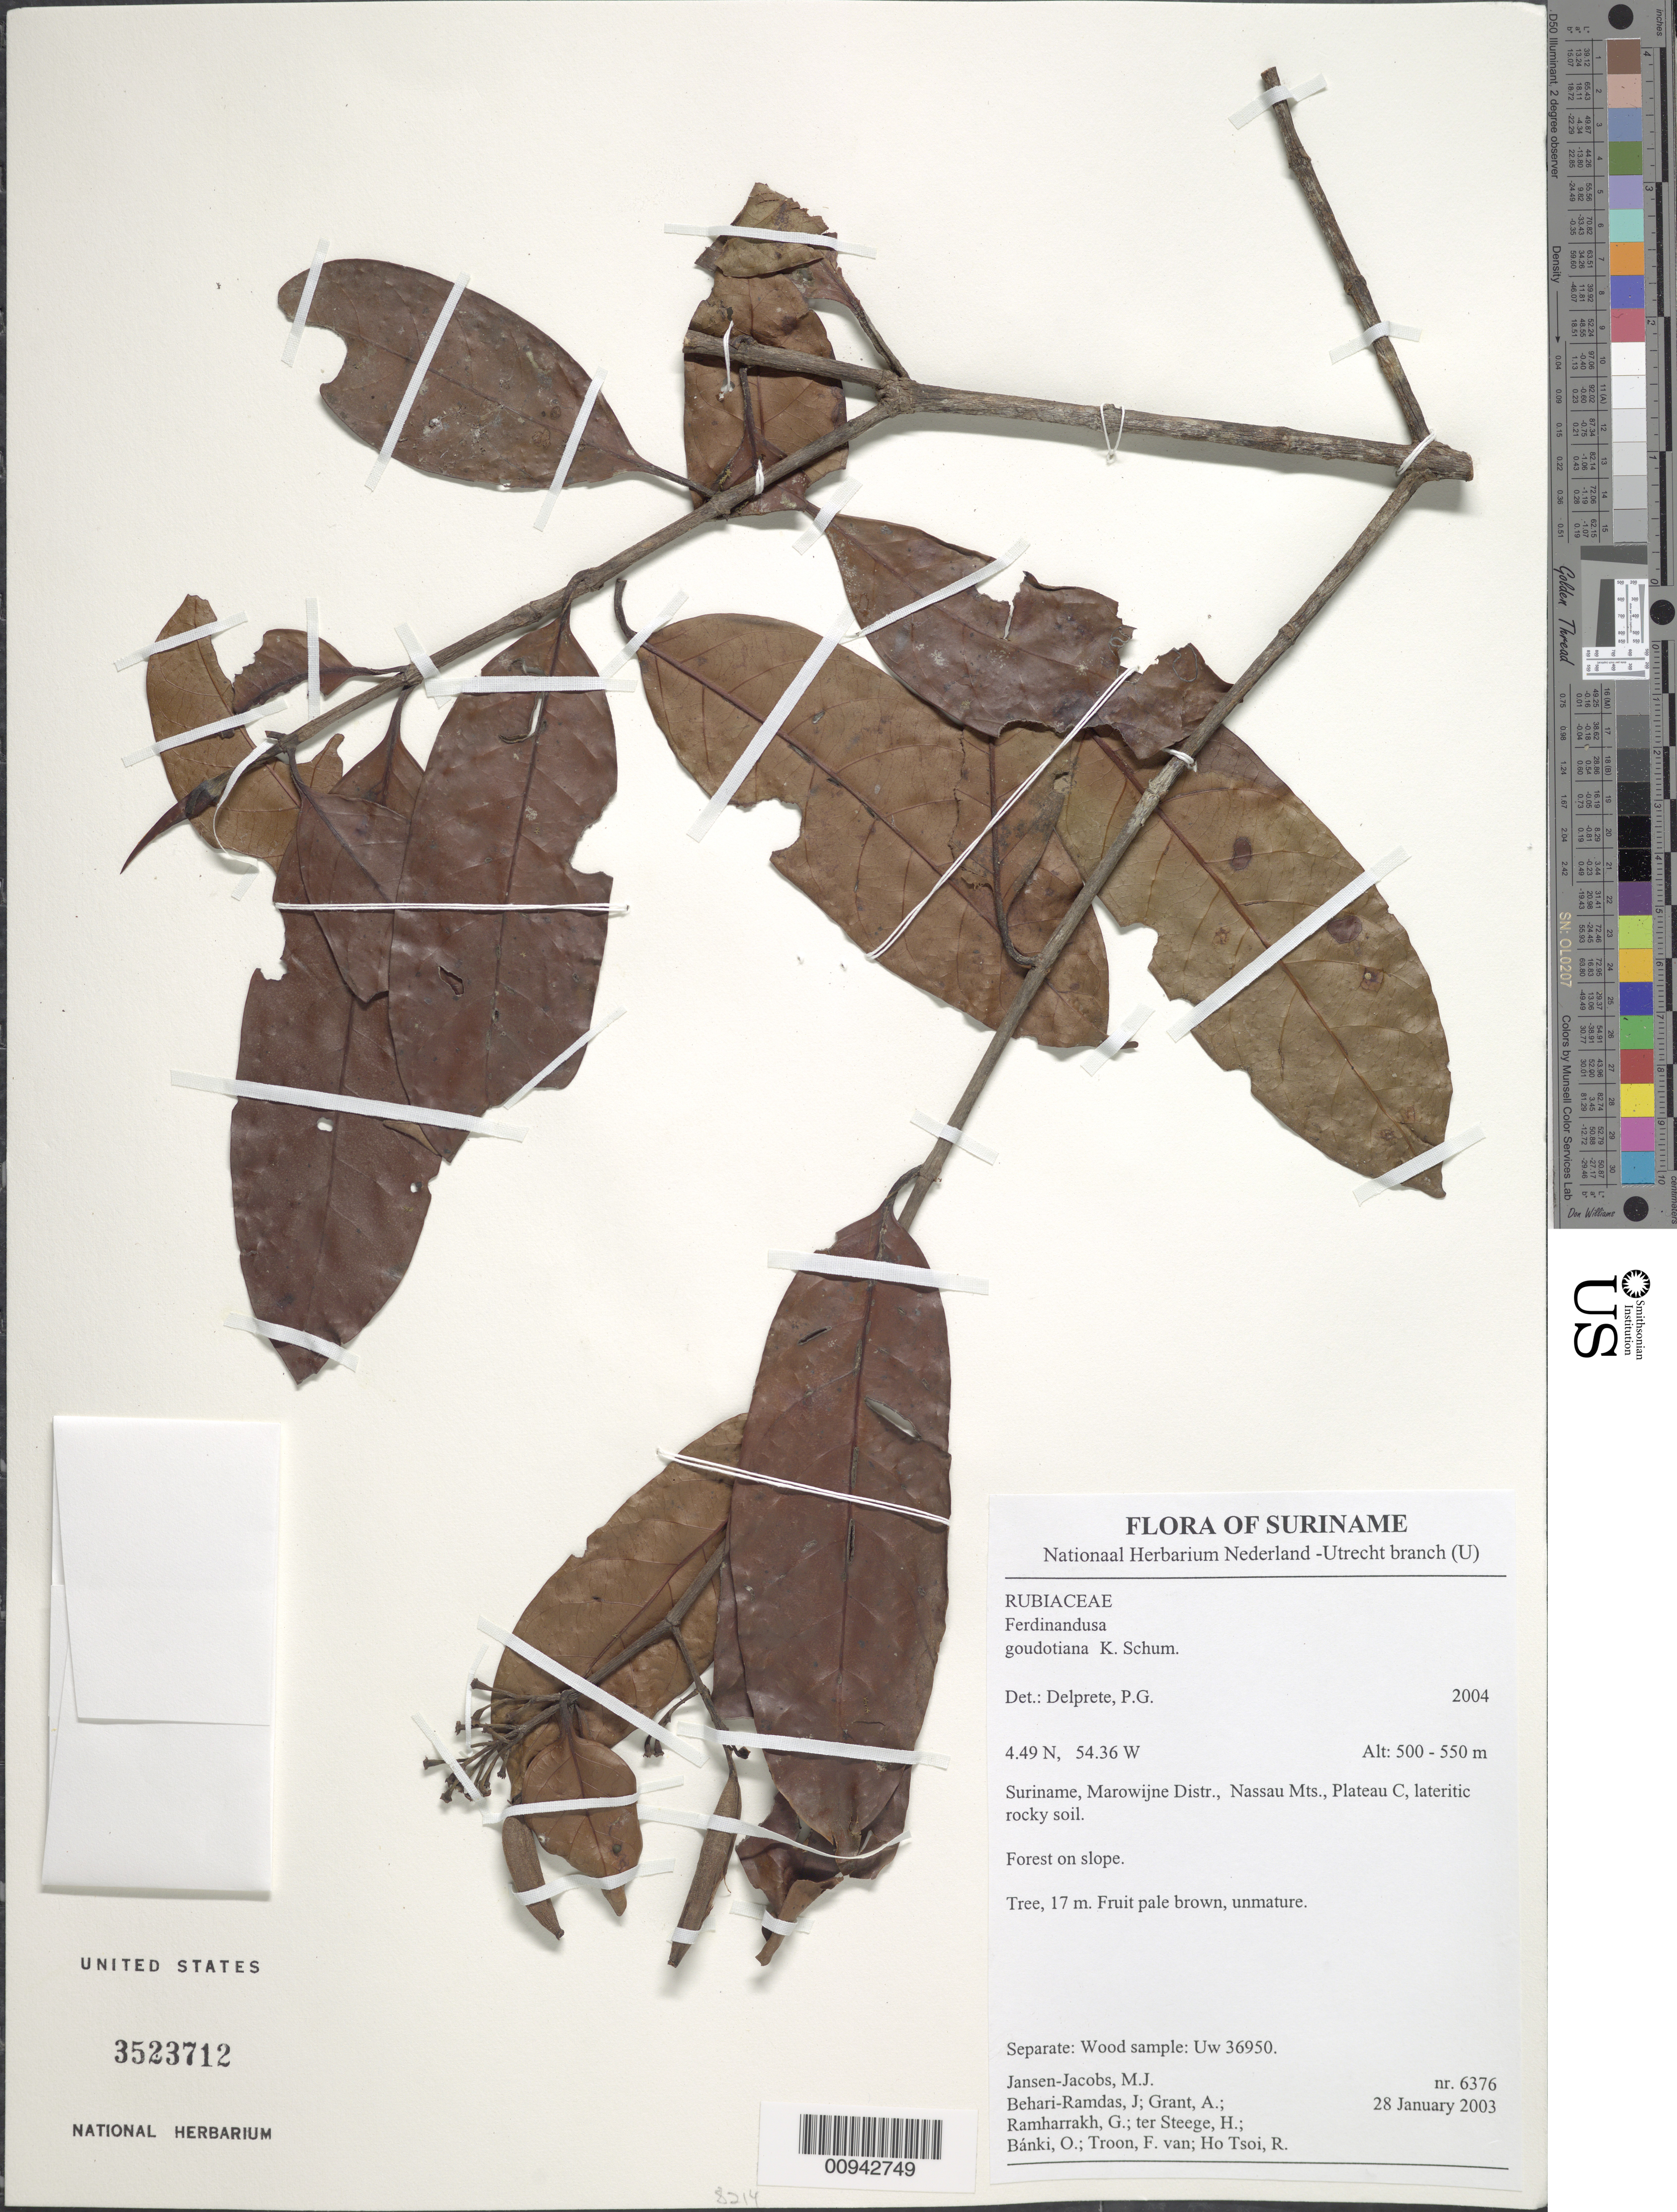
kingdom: Plantae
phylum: Tracheophyta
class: Magnoliopsida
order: Gentianales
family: Rubiaceae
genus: Ferdinandusa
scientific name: Ferdinandusa goudotiana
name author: K. Schum.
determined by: Delprete, P. G., Herb. de Guyane Cay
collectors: M. J. Jansen-Jacobs, J. Behari-Ramdas, A. Grant, G. Ramharrakh, H. ter Steege, O. Bánki, F. Van Troon & R. Ho Tsoi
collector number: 6376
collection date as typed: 28-Jan-03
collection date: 2003-01-28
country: Suriname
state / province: Marowijne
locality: Nassau Mts., Plateau C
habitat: Lateritic rocky soil; forest on slope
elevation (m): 500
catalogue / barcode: US 3523712